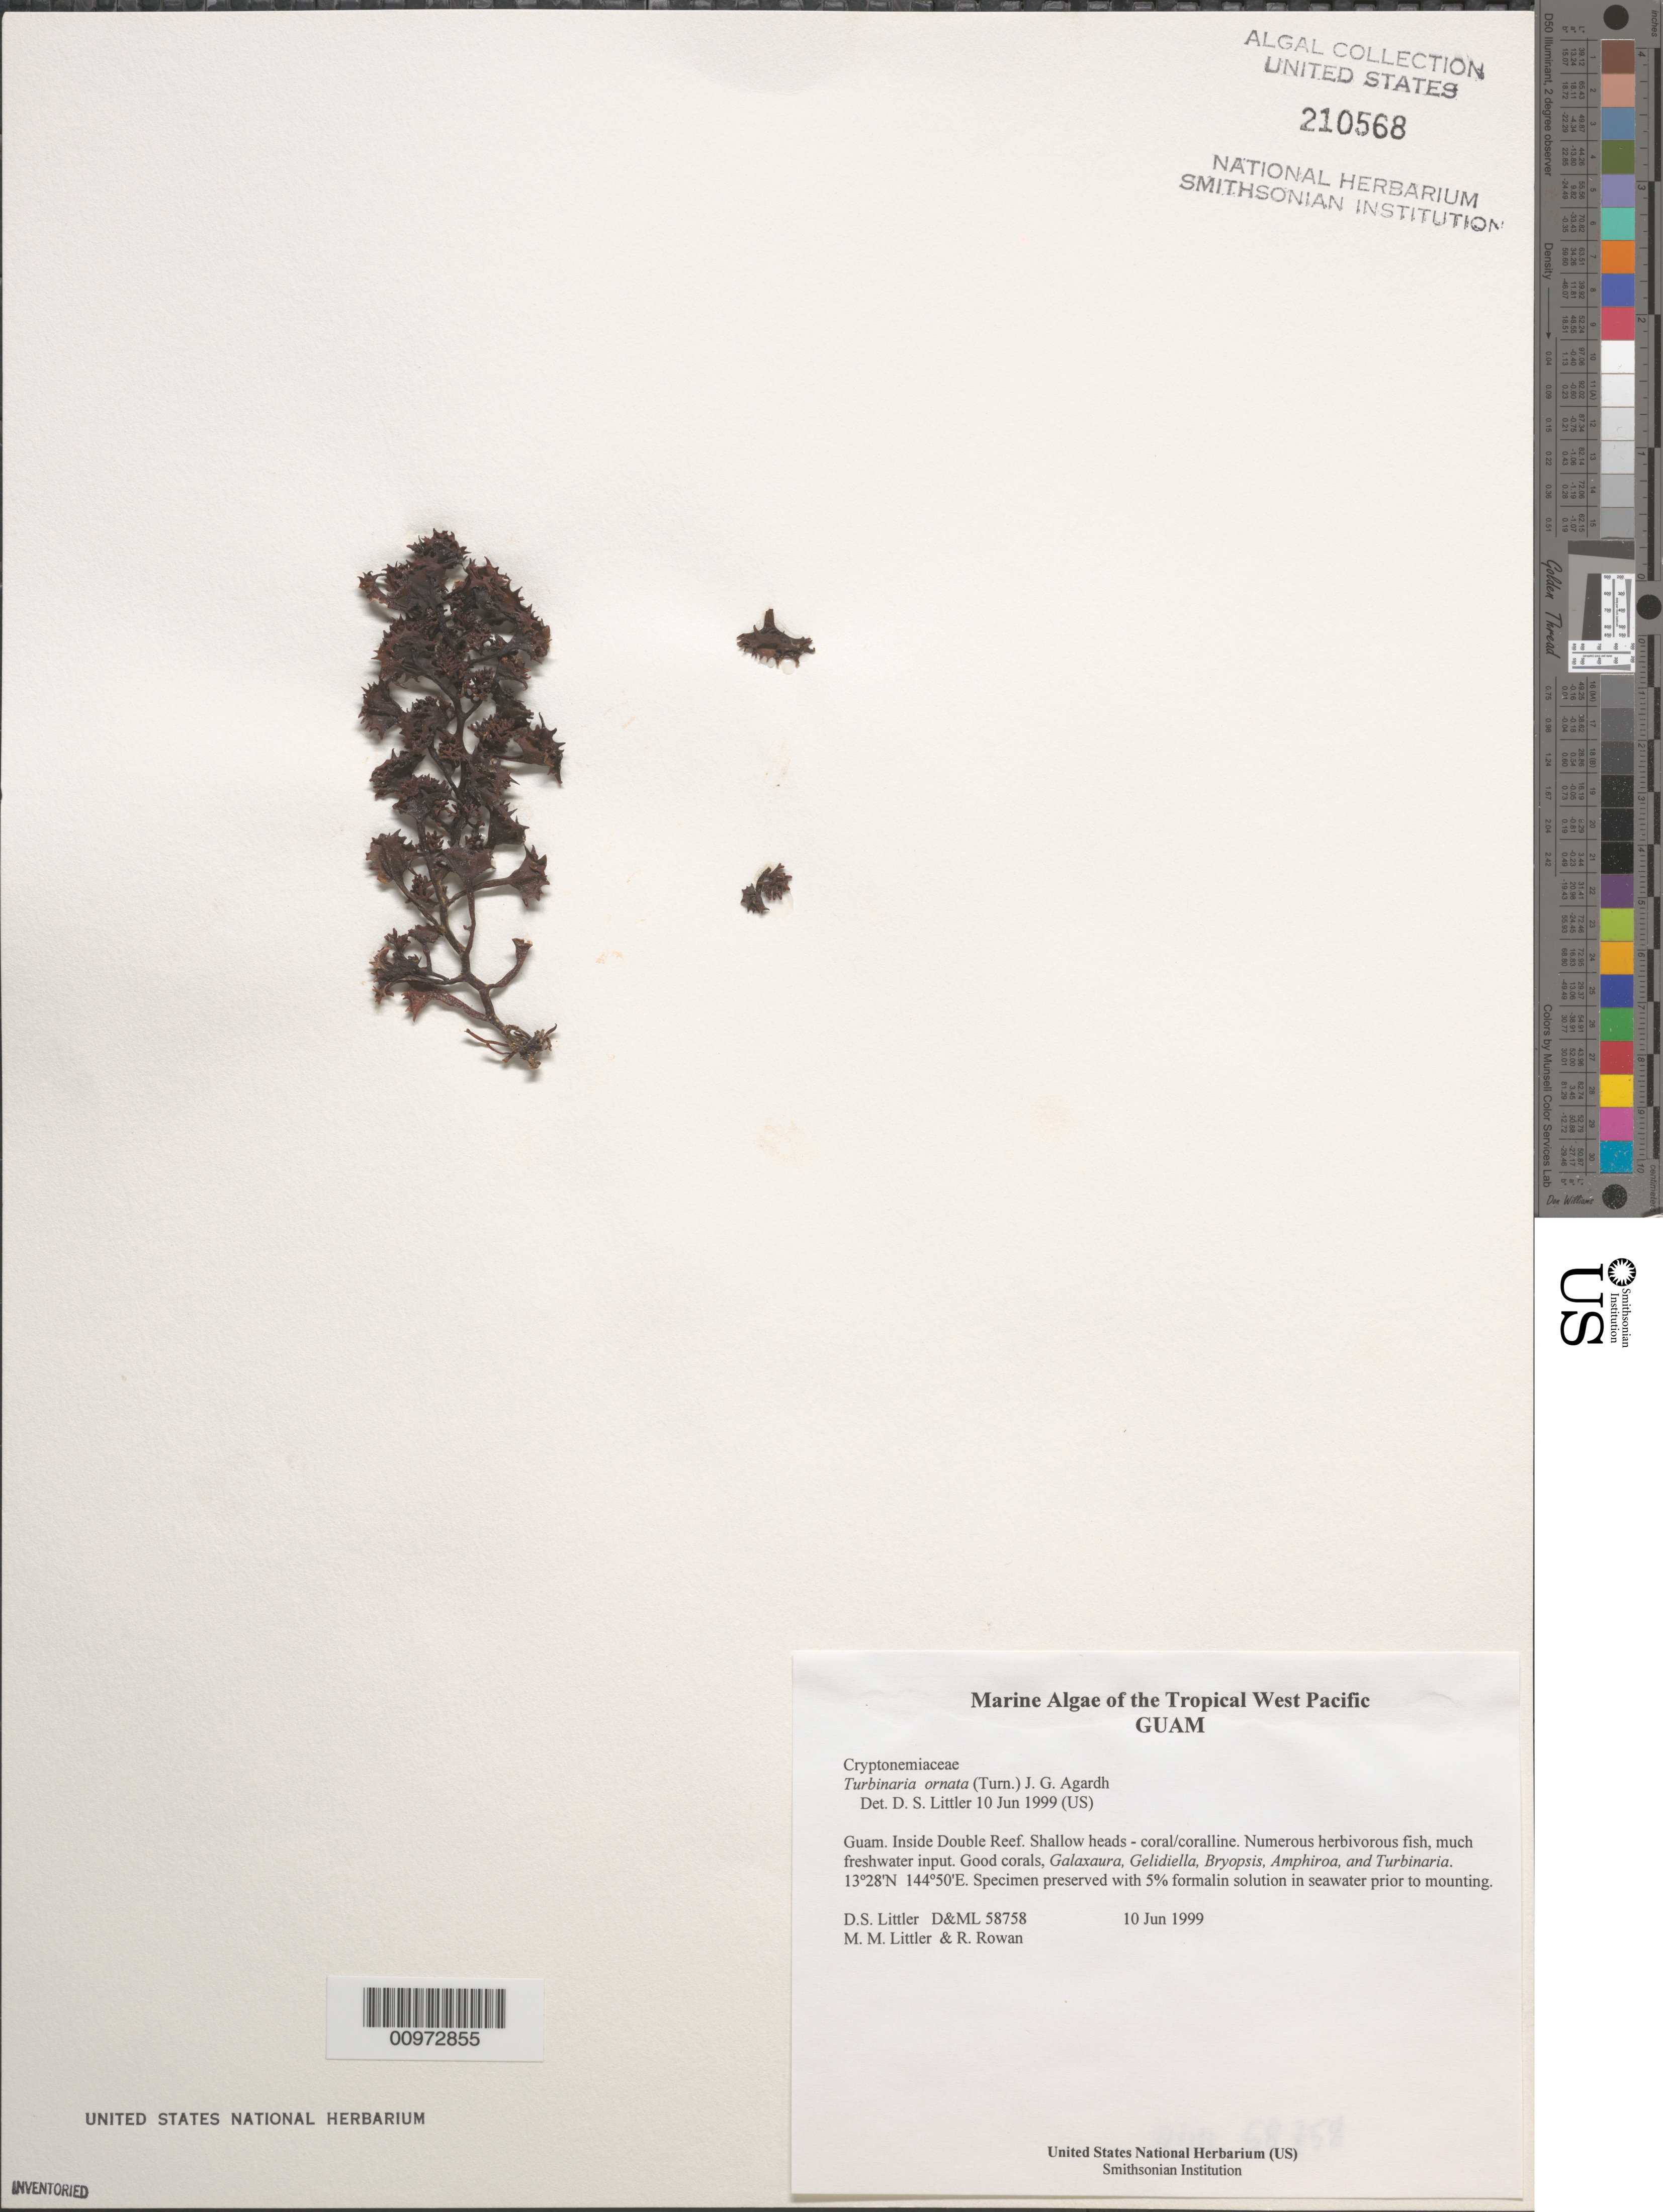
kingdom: Chromista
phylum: Ochrophyta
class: Phaeophyceae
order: Fucales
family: Sargassaceae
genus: Turbinaria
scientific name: Turbinaria ornata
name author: (Turner) J. Agardh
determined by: Littler, D. S.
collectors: D. S. Littler, M. M. Littler & R. Rowan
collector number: D&ML 58758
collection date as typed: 10 Jun 1999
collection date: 1999-06-10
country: Guam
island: Guam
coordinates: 13 28'N, 144 50'E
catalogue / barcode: US 210568